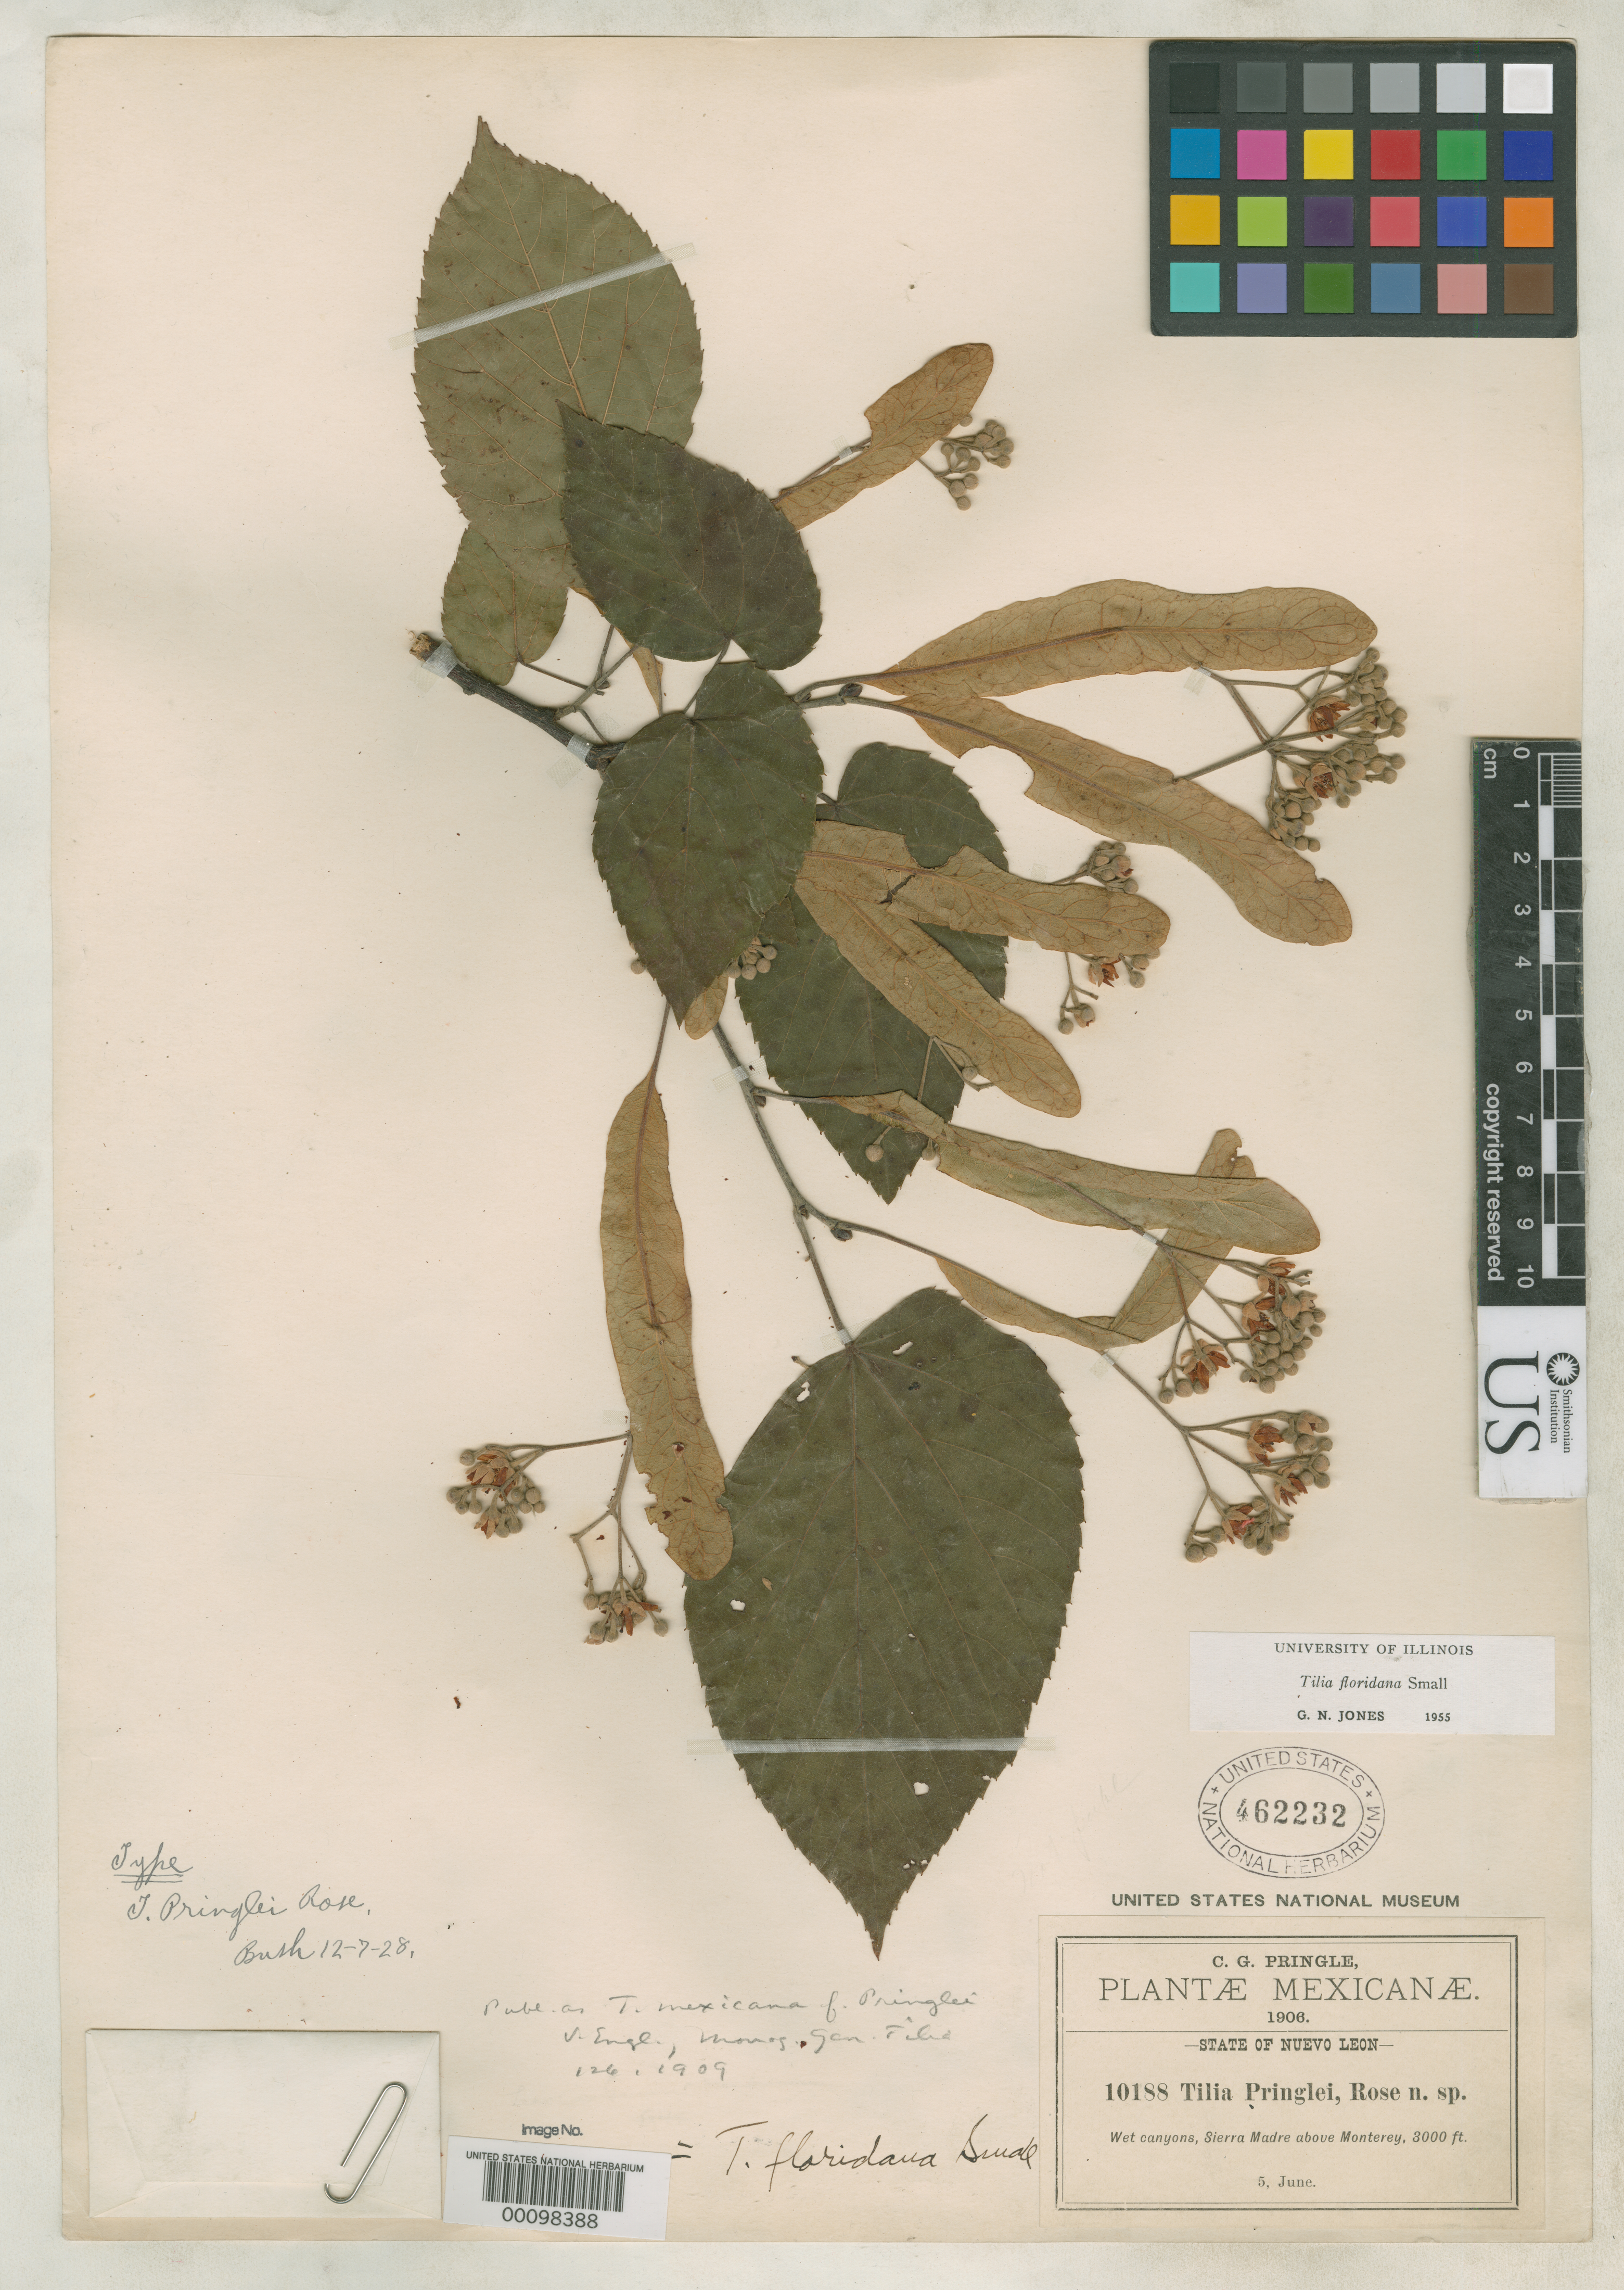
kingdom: Plantae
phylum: Tracheophyta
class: Magnoliopsida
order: Malvales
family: Malvaceae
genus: Tilia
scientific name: Tilia mexicana f. pringlei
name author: V. Engl.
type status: Isosyntype; Syntype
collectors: C. G. Pringle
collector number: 10188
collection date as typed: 05 Jun 1906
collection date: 1906-06-05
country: Mexico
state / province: Nuevo León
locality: Sierra Madre above Monterey; alt. 3000 ft.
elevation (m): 914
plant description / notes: Protologue, "..."TYPE, U.S.N.H. sheets Nos. 1097936 and 462232". Bush annotated both sheets as "Type". As these sheets are both explicitly cited but not cross-annotated as 2 sheets of a single specimen, they are here considered syntypes. Nomenclatural note: Bush cites "T. mexicana Houghii forma Pringlei (Rose) Engler" in synonymy; Engler's name was a new taxon (not a combination) and Bush's name, published at a different rank, appears to be valid and legitimate as a new taxon in its own right (rather than a new rank and new combination). Note also that V. Engler's name (T. mexicana f. pringlei) may be a nom. illeg. as it apparently includes the type of the species (T. mexicana Schltdl. included in synonymy under this forma).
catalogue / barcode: US 462232